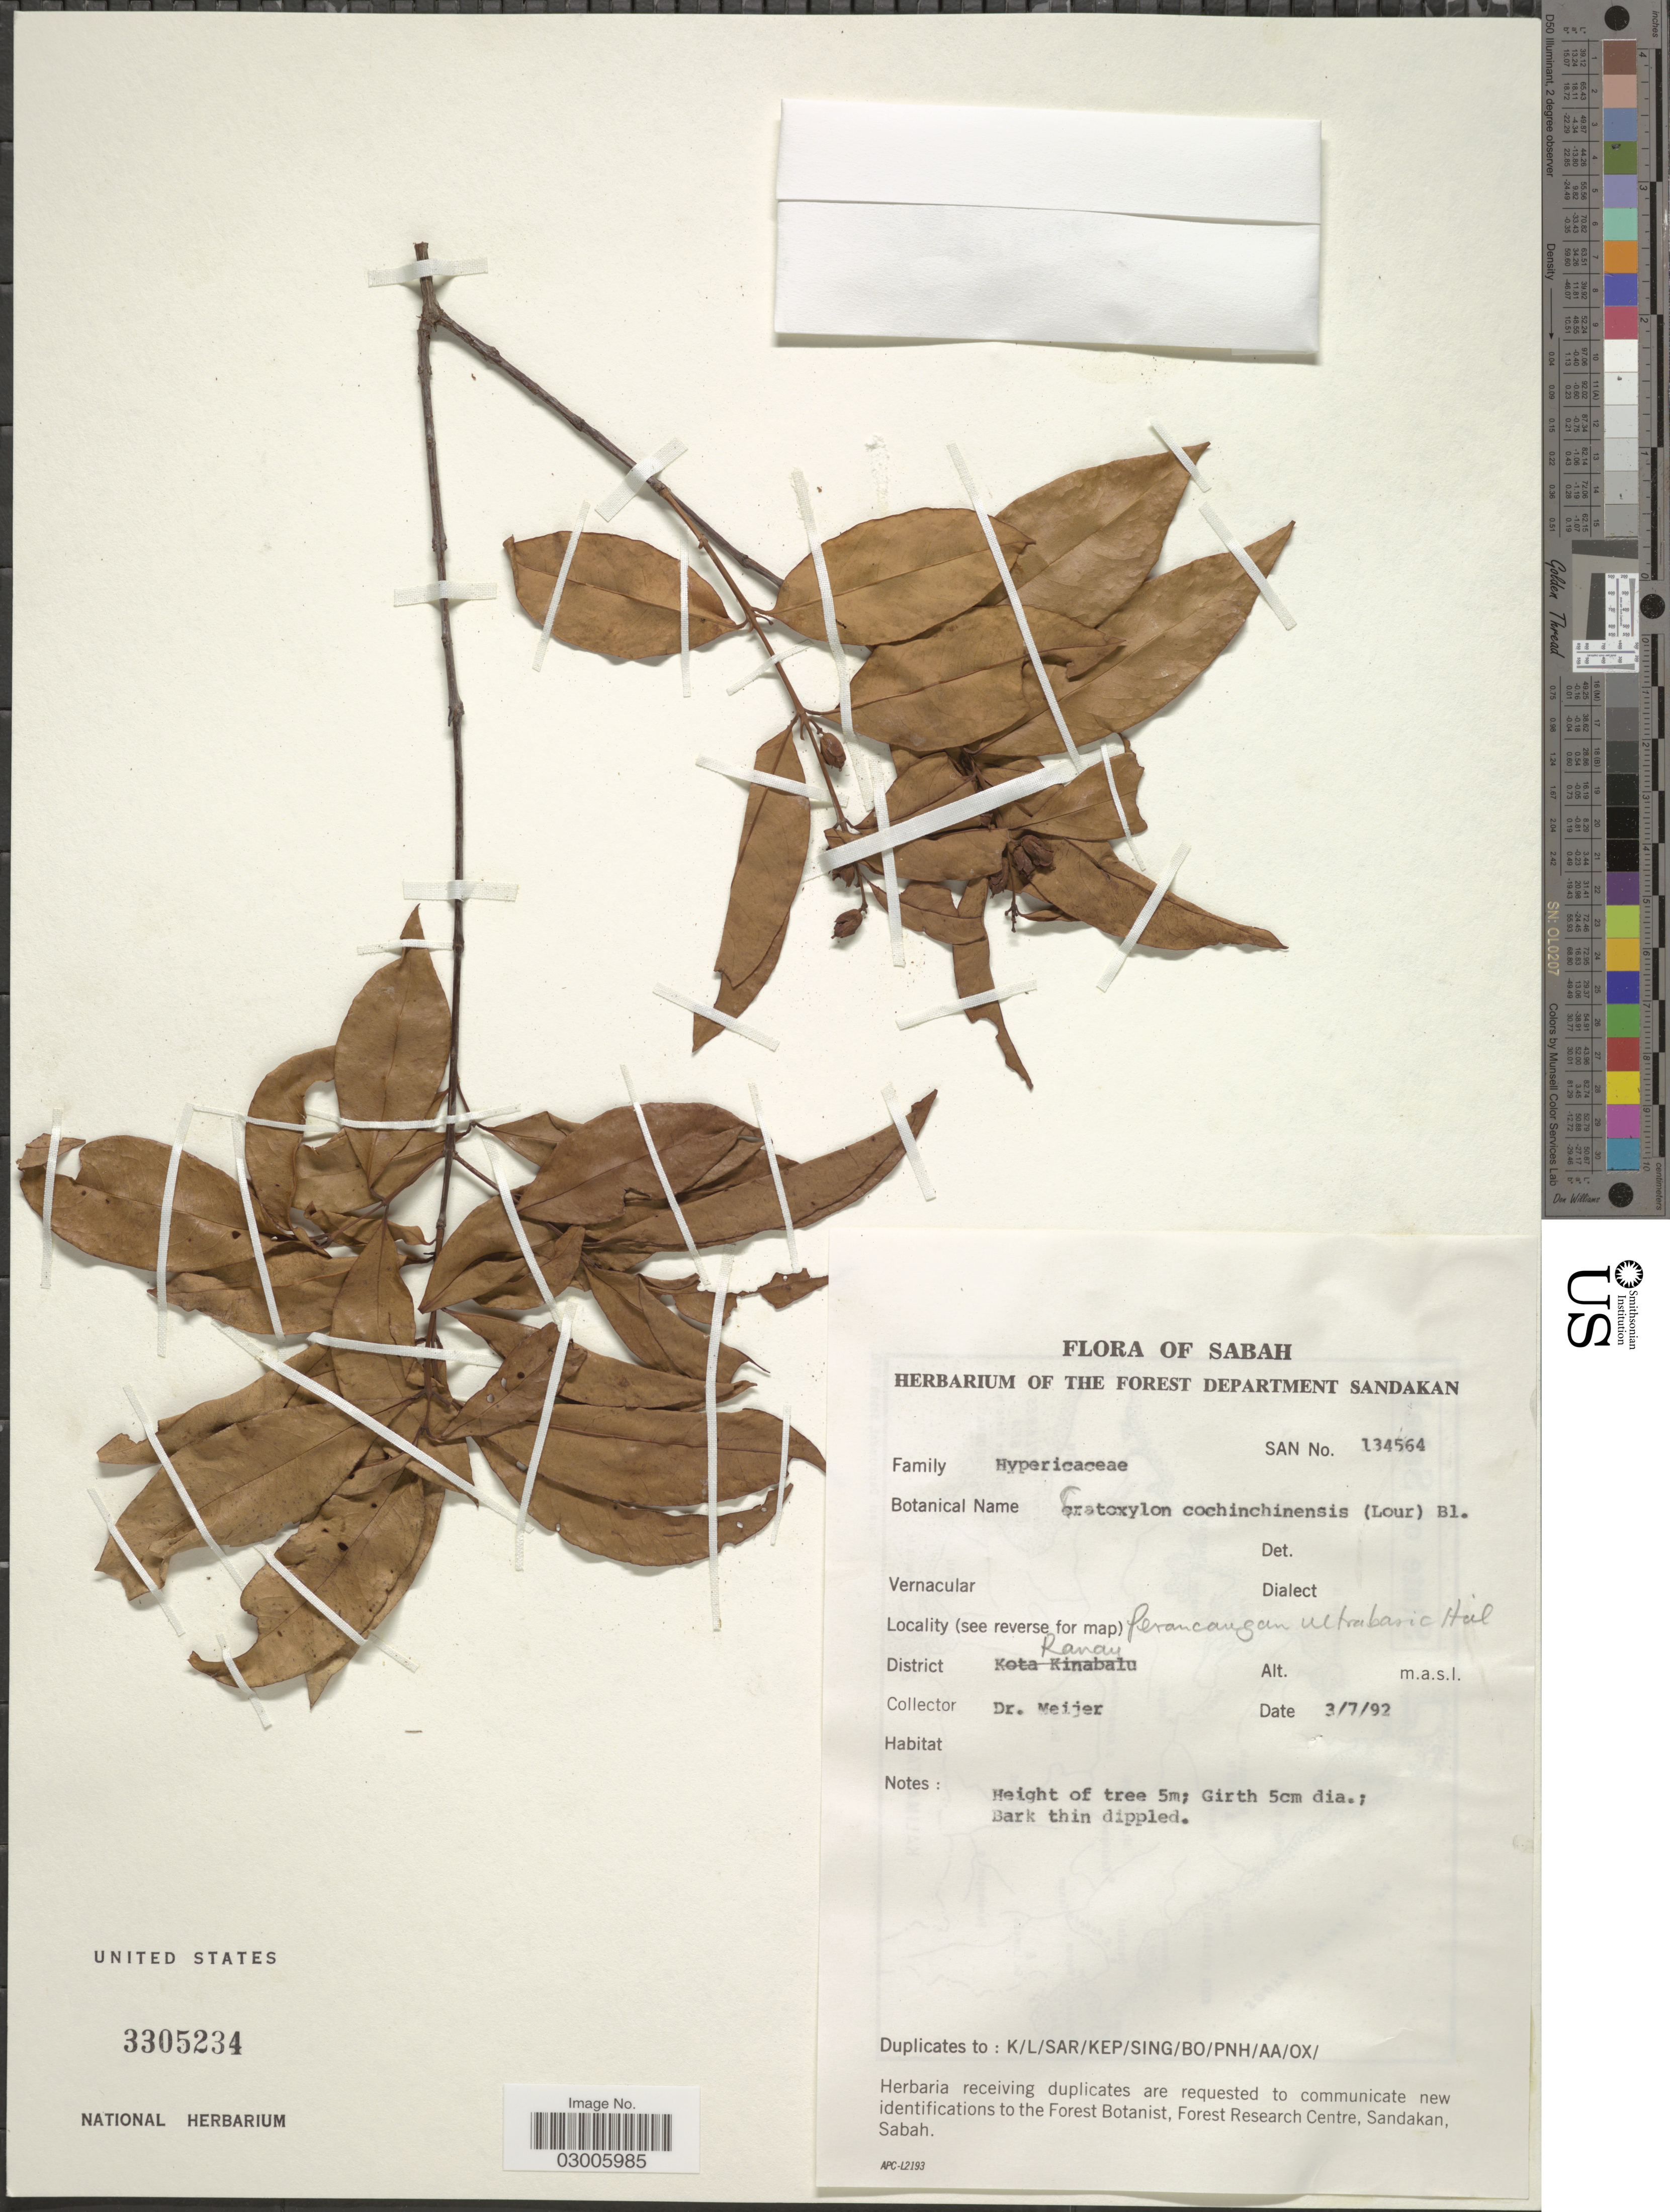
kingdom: Plantae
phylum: Tracheophyta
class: Magnoliopsida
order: Malpighiales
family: Hypericaceae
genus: Cratoxylum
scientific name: Cratoxylum cochinchinense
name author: (Lour.) Blume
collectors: -- Meijer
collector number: SAN134564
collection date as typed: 3/7/92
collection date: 1992-07-03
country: Malaysia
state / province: Sabah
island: Borneo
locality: Perancangan Ultrabasic Hall. [interpreted] District Ranau.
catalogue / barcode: US 3305234